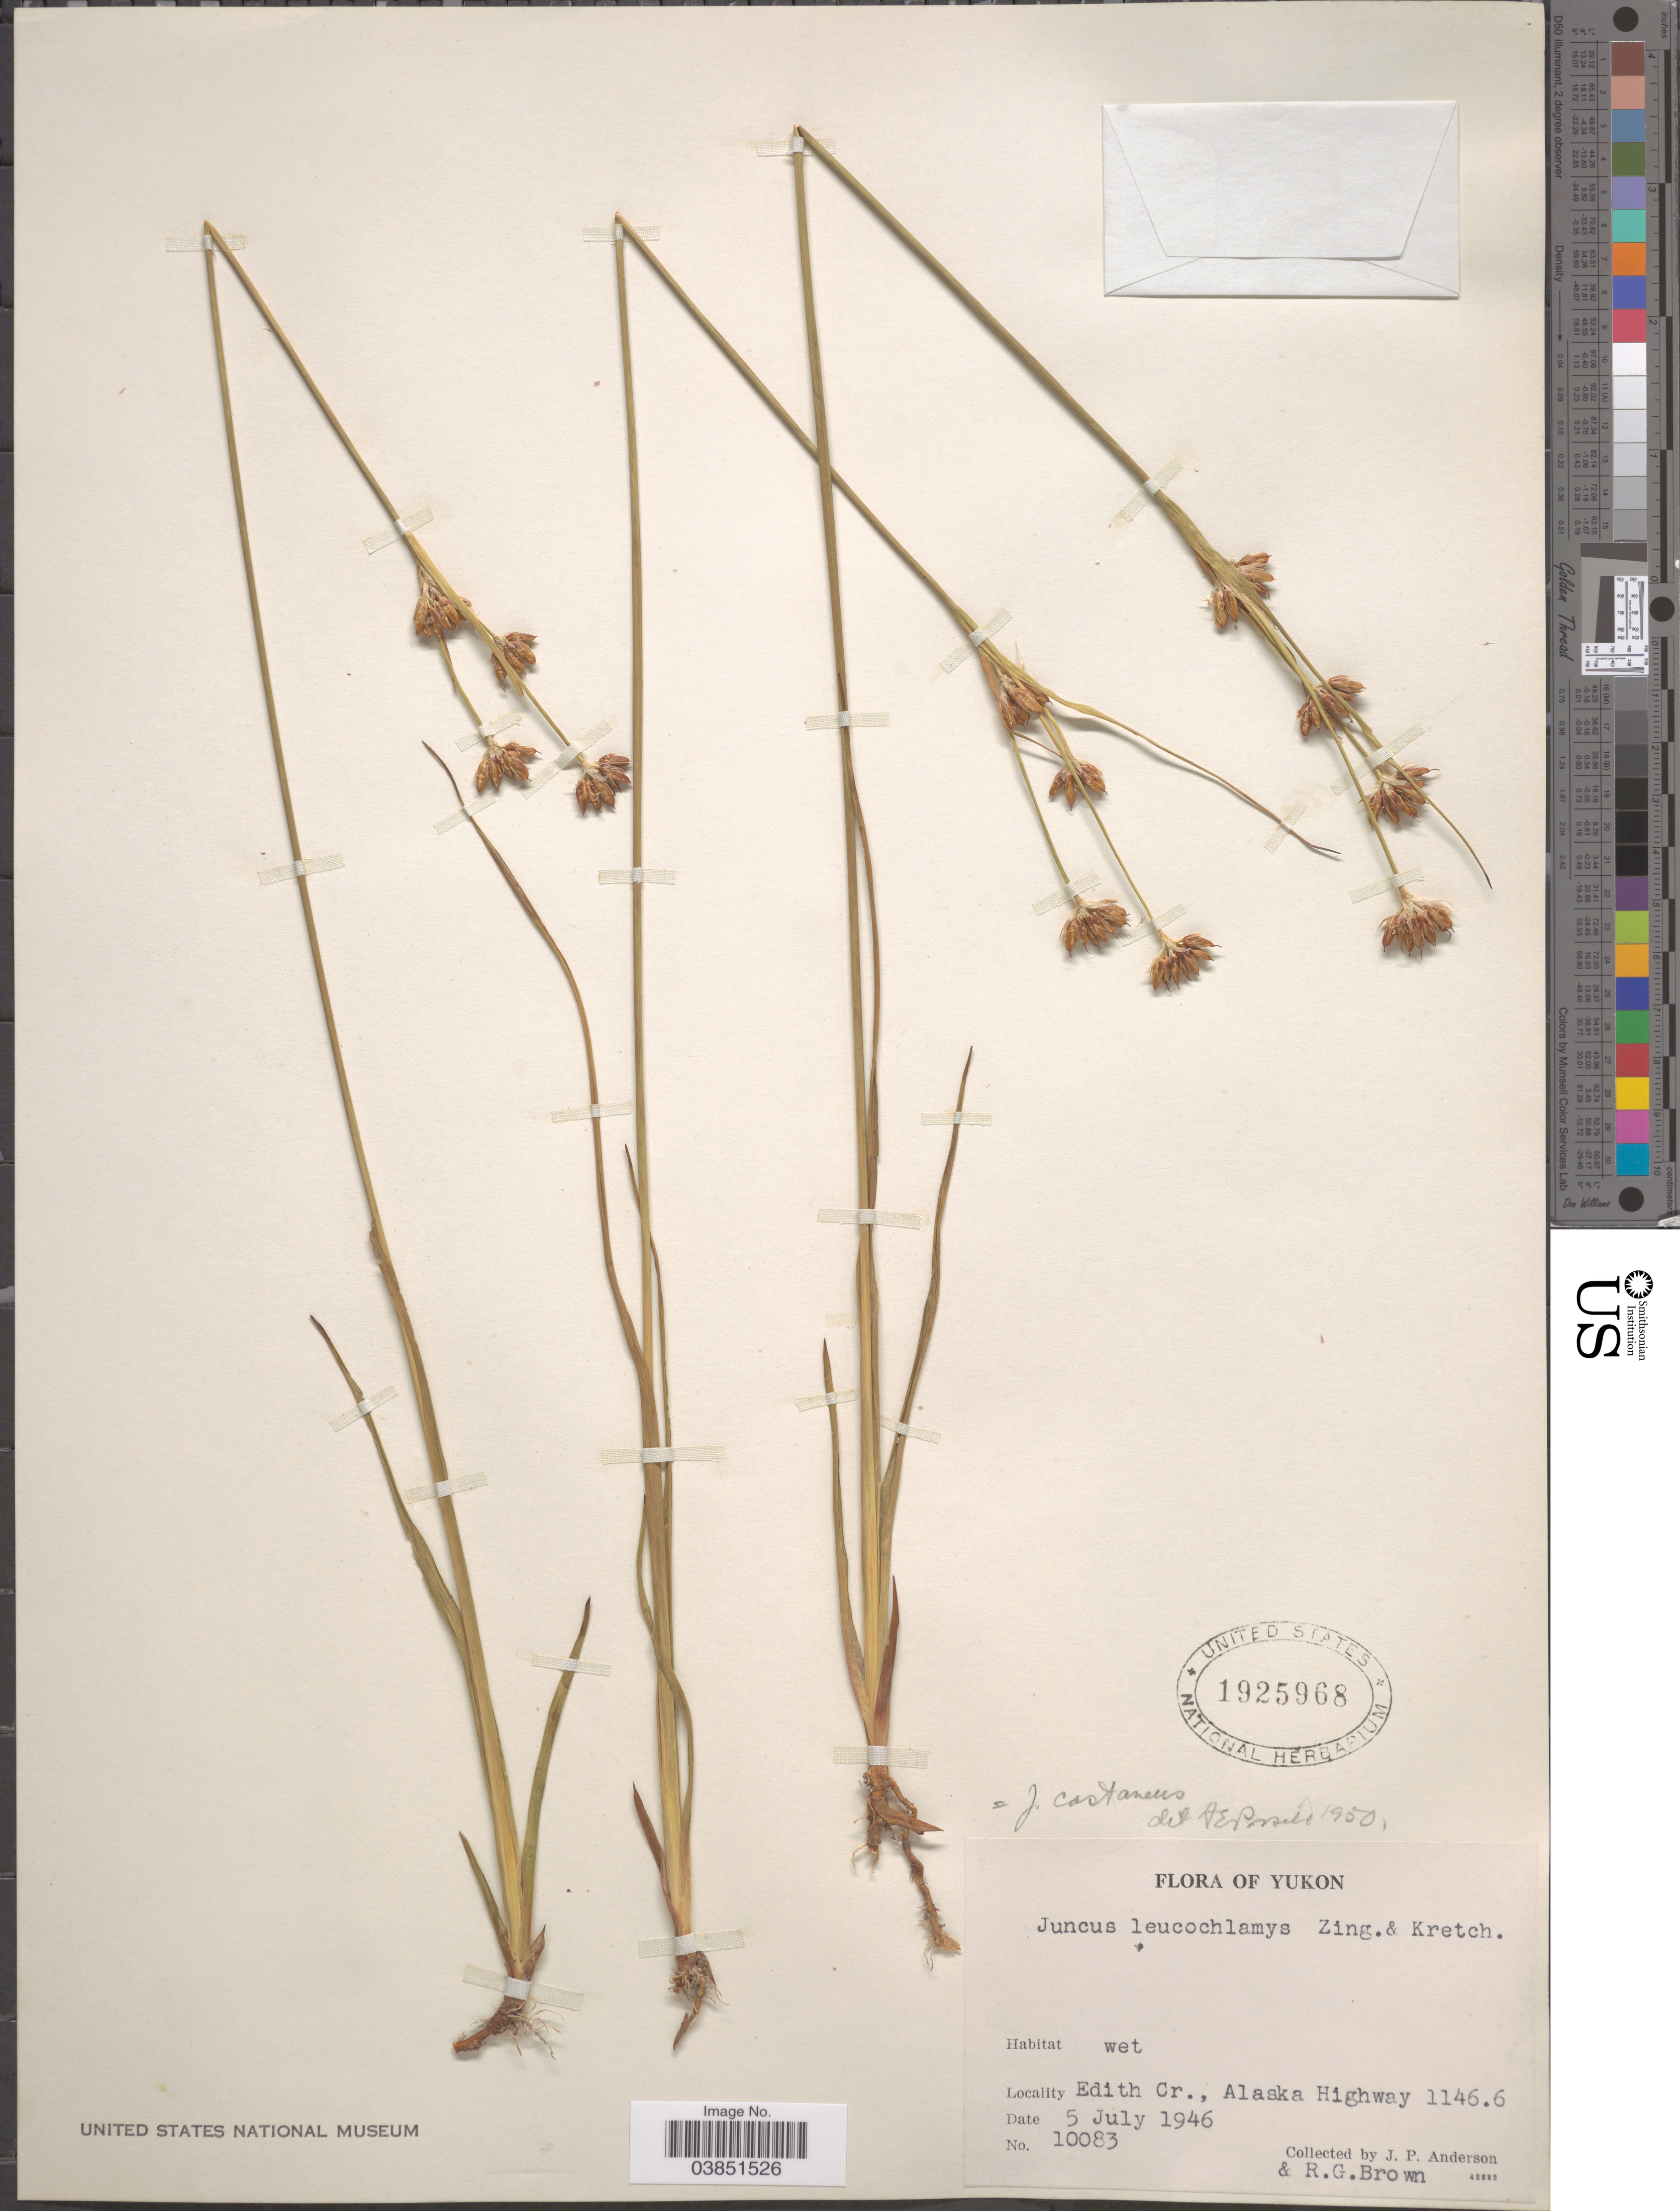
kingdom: Plantae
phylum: Tracheophyta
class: Liliopsida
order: Poales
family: Juncaceae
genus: Juncus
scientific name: Juncus castaneus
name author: Sm.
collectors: J. P. Anderson & R. G. Brown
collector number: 10083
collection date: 1946-07-05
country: United States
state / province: Alaska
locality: Yukon. Edith Cr., Alaska Highway 1146.6.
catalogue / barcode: US 1925968